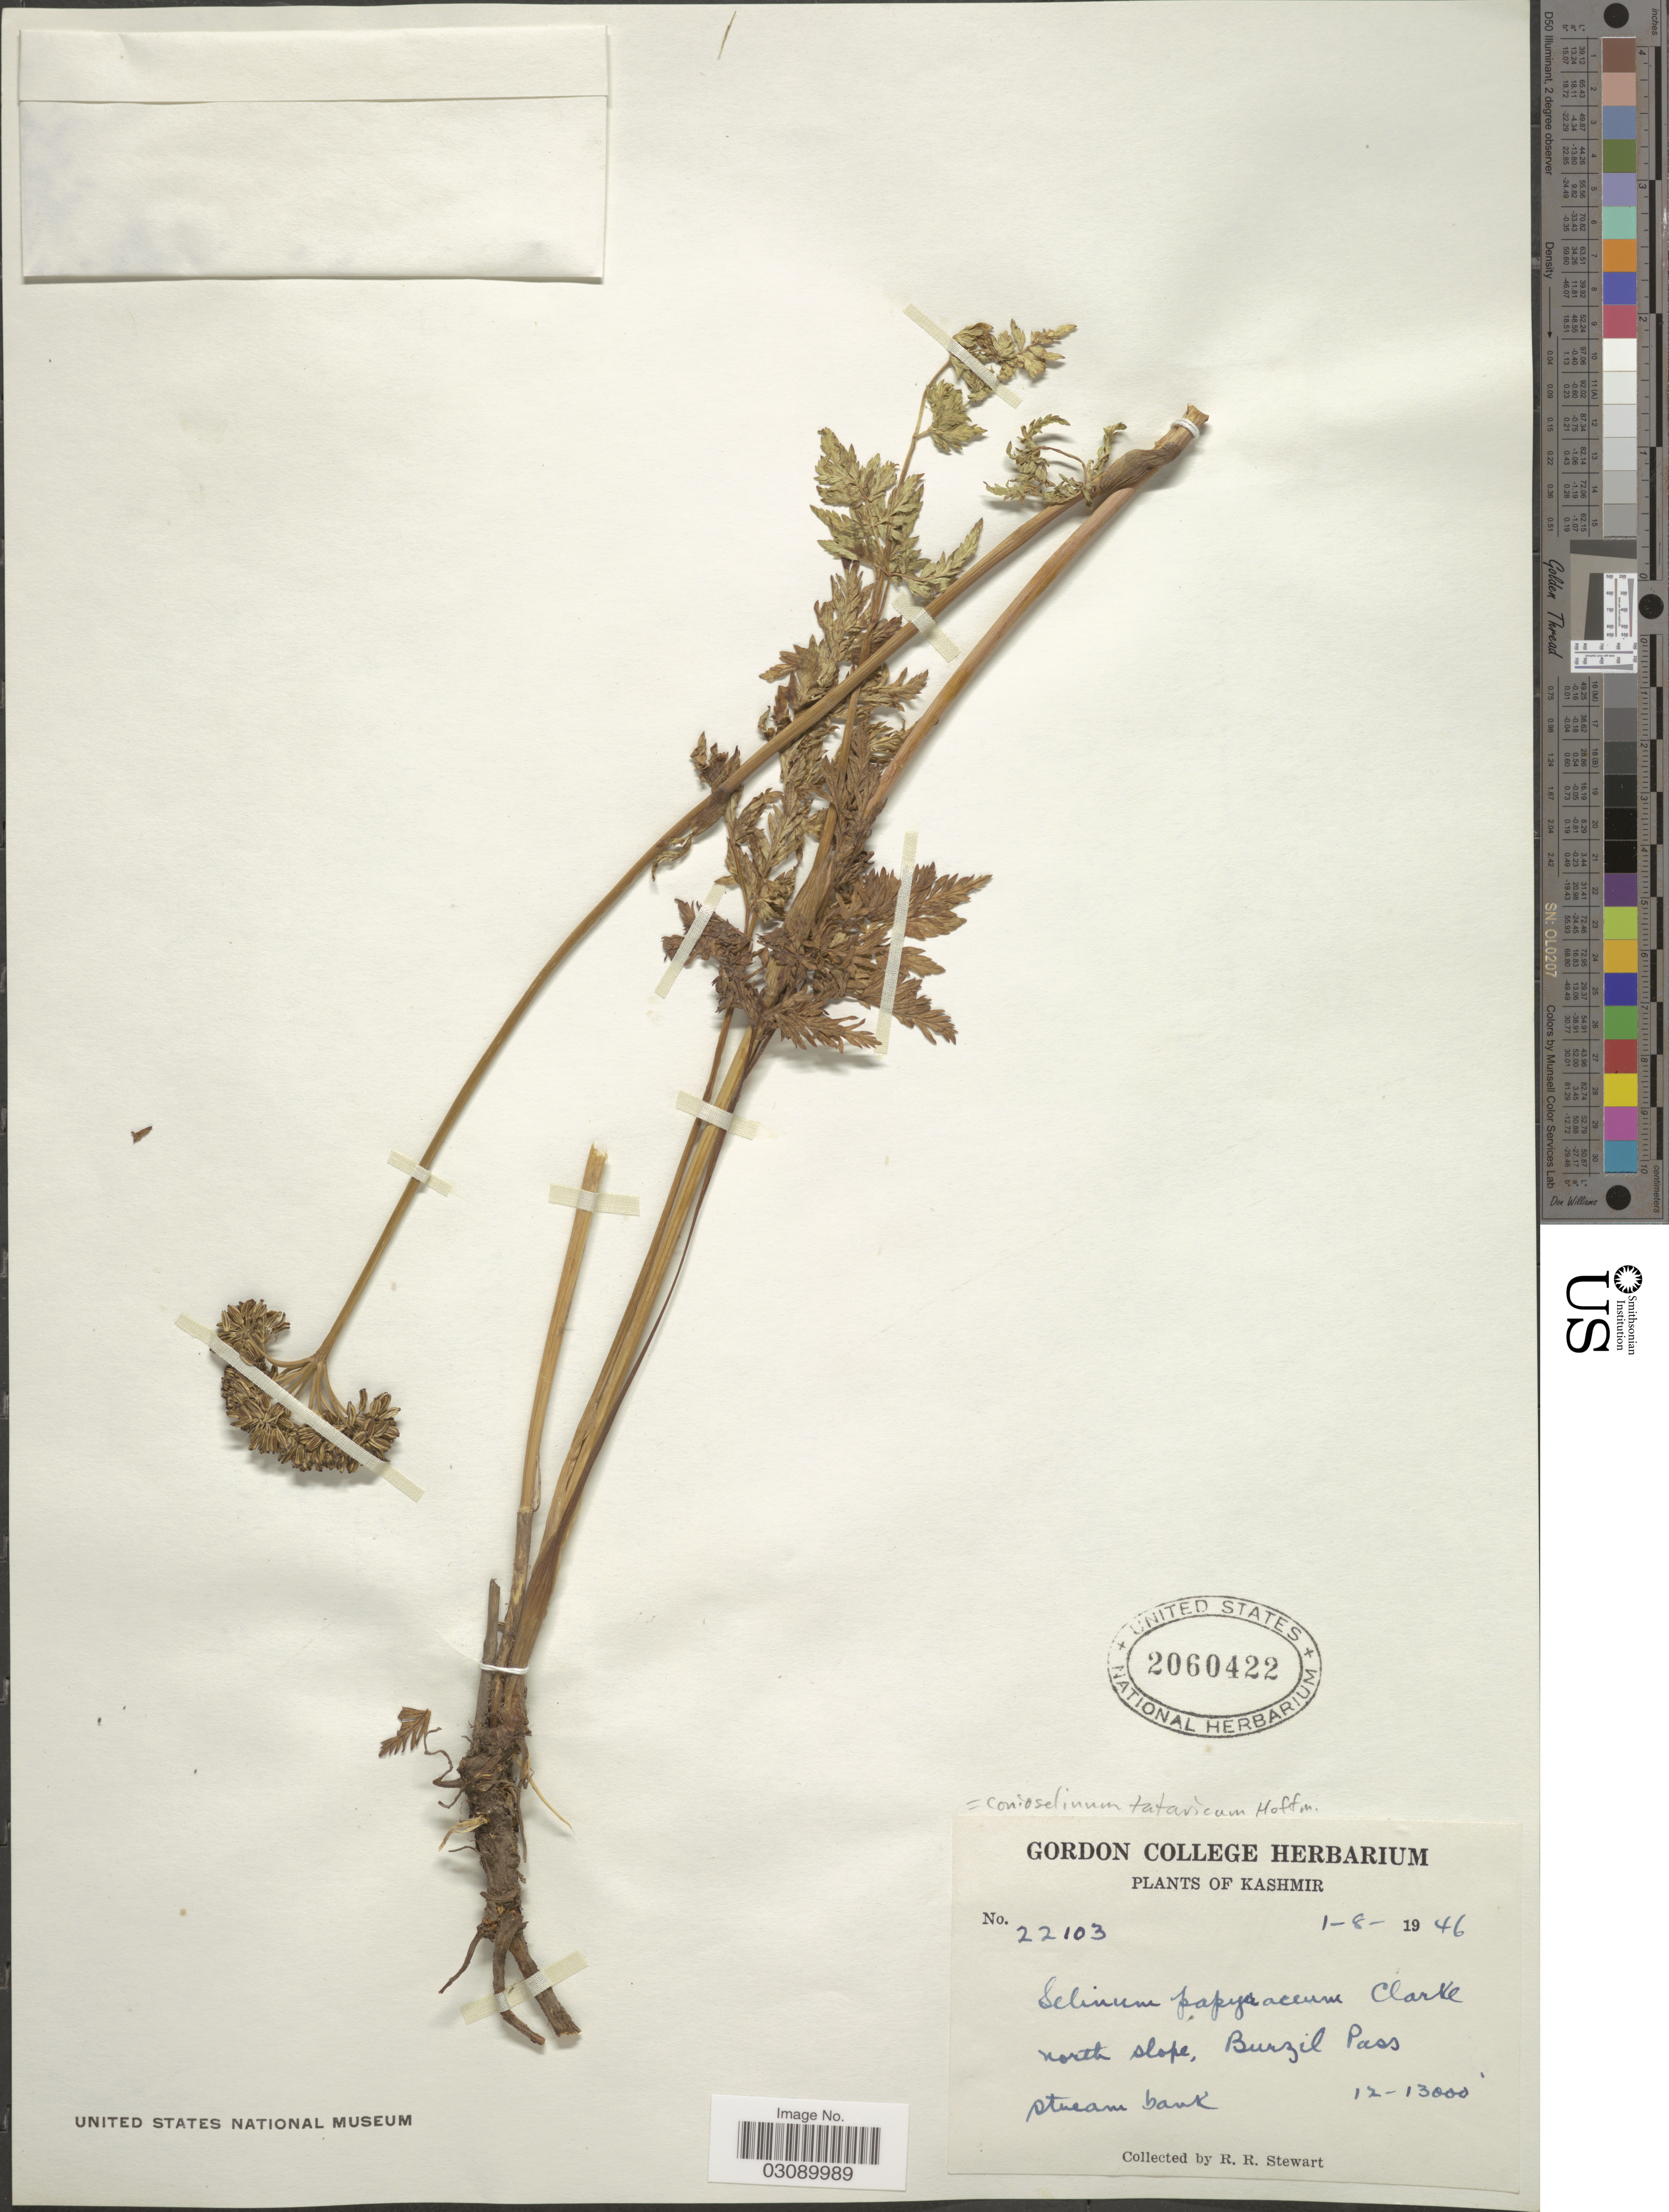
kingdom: Plantae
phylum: Tracheophyta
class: Magnoliopsida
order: Apiales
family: Apiaceae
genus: Conioselinum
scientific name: Conioselinum tataricum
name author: Hoffm.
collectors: R. Stewart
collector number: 22103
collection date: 1946-08-01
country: India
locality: Kasmir. North slope, Burzil Pass, stream bank.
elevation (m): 3658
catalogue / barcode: US 2060422